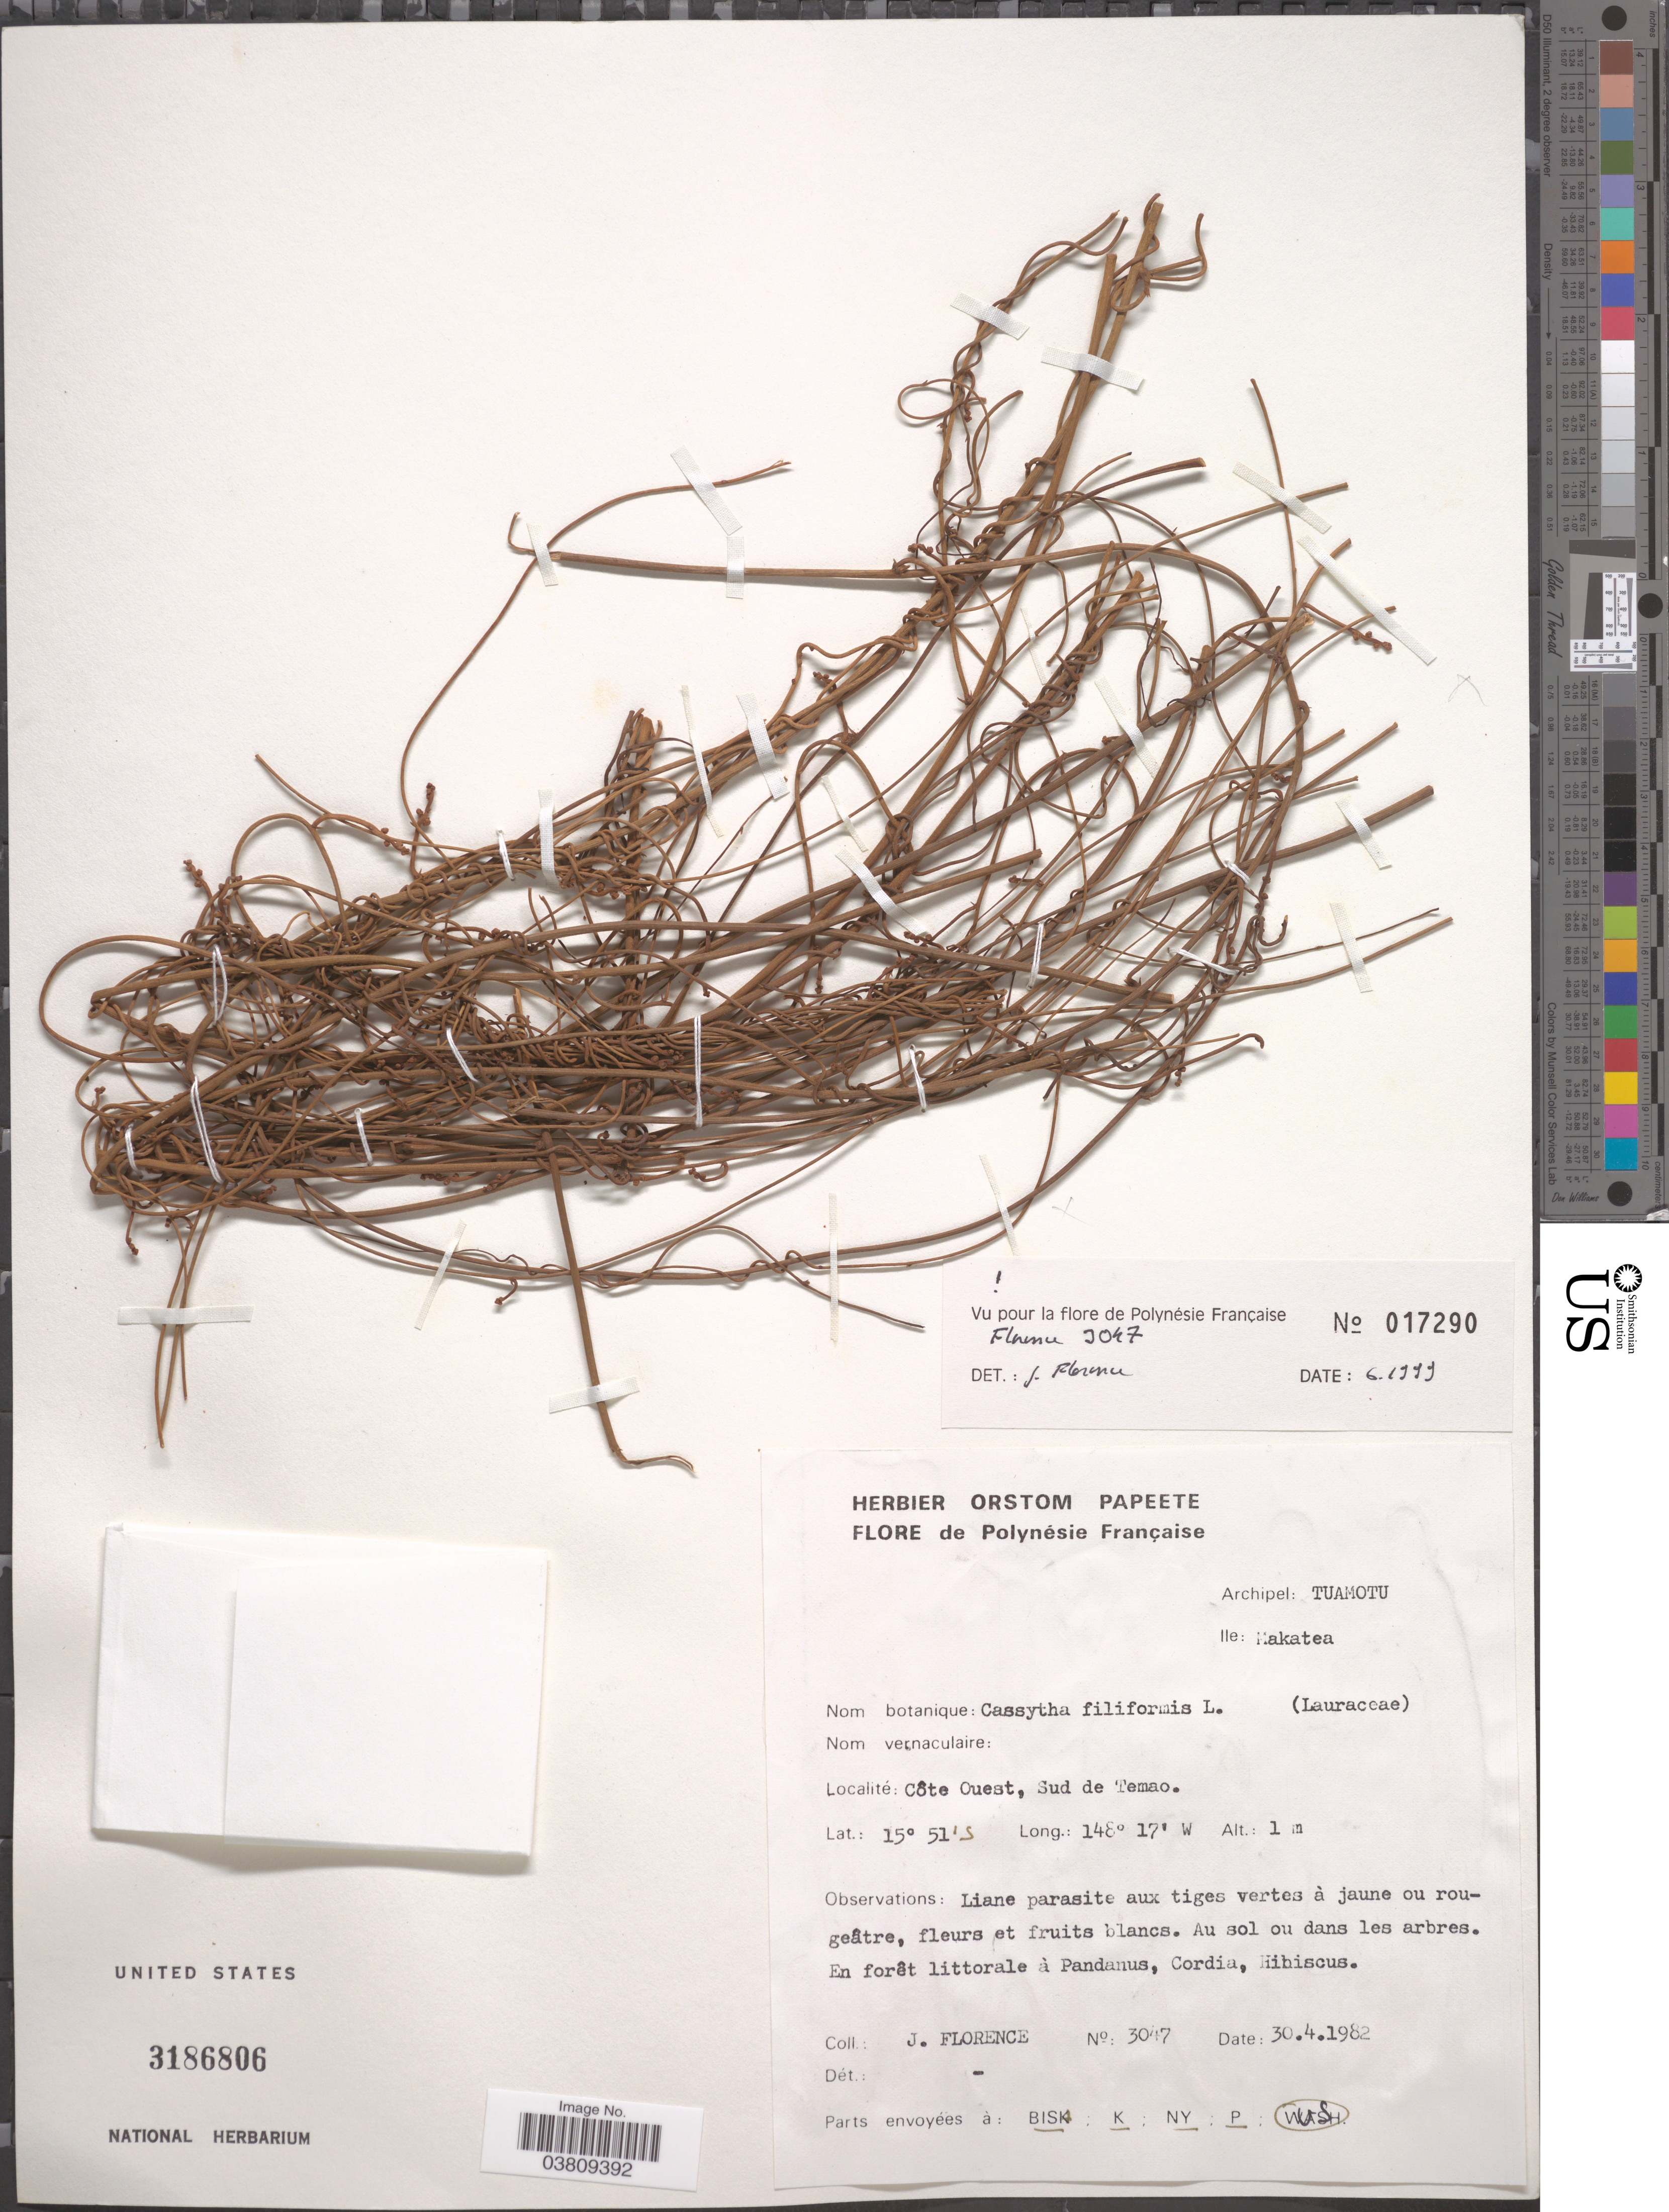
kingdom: Plantae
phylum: Tracheophyta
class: Magnoliopsida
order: Laurales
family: Lauraceae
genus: Cassytha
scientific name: Cassytha filiformis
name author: L.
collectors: J. Florence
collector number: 3047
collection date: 1982-04-30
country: French Polynesia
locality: Polynésie Française. Archipel: Tuamotu. Ile: Makatea. Côte Ouest, Sud de Temao.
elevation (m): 1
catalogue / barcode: US 3186806